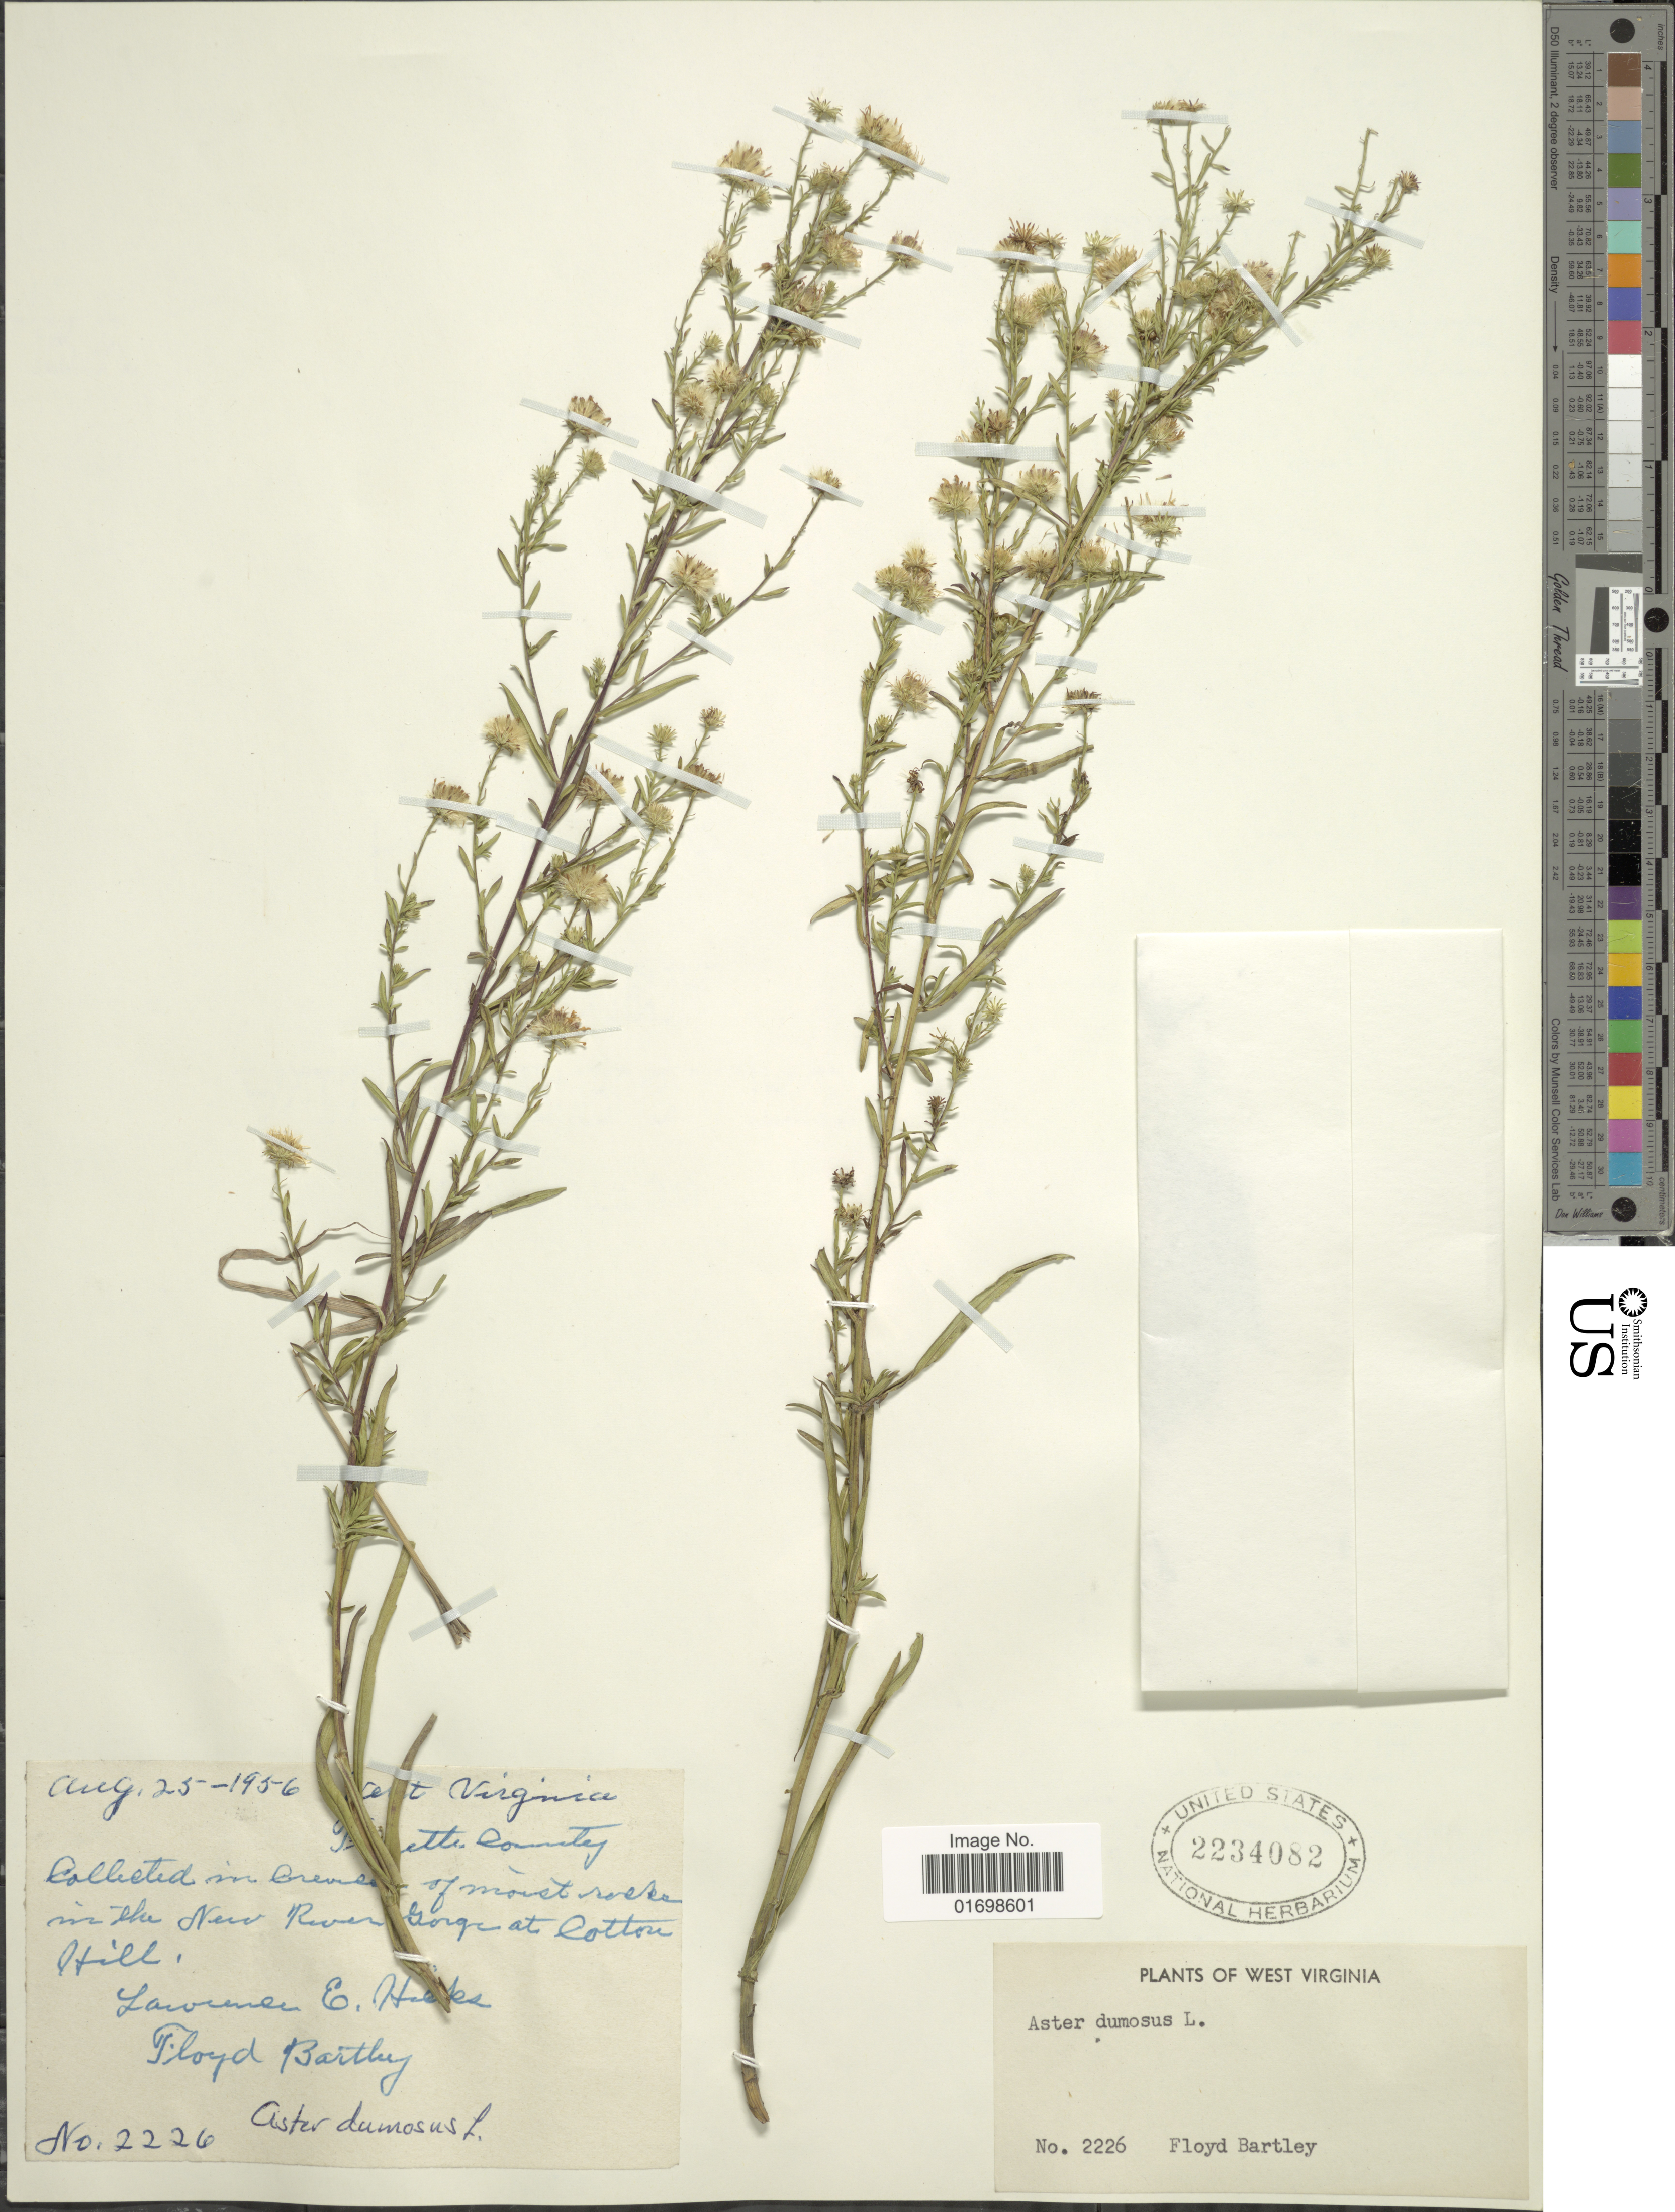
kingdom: Plantae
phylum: Tracheophyta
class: Magnoliopsida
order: Asterales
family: Asteraceae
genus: Symphyotrichum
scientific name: Symphyotrichum dumosum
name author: (L.) G.L. Nesom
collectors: F. Bartley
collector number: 226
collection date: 1956-08-25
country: United States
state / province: West Virginia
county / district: Fayette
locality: West Virginia. Fayette County, Lawrence E. Hills.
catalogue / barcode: US 2234082